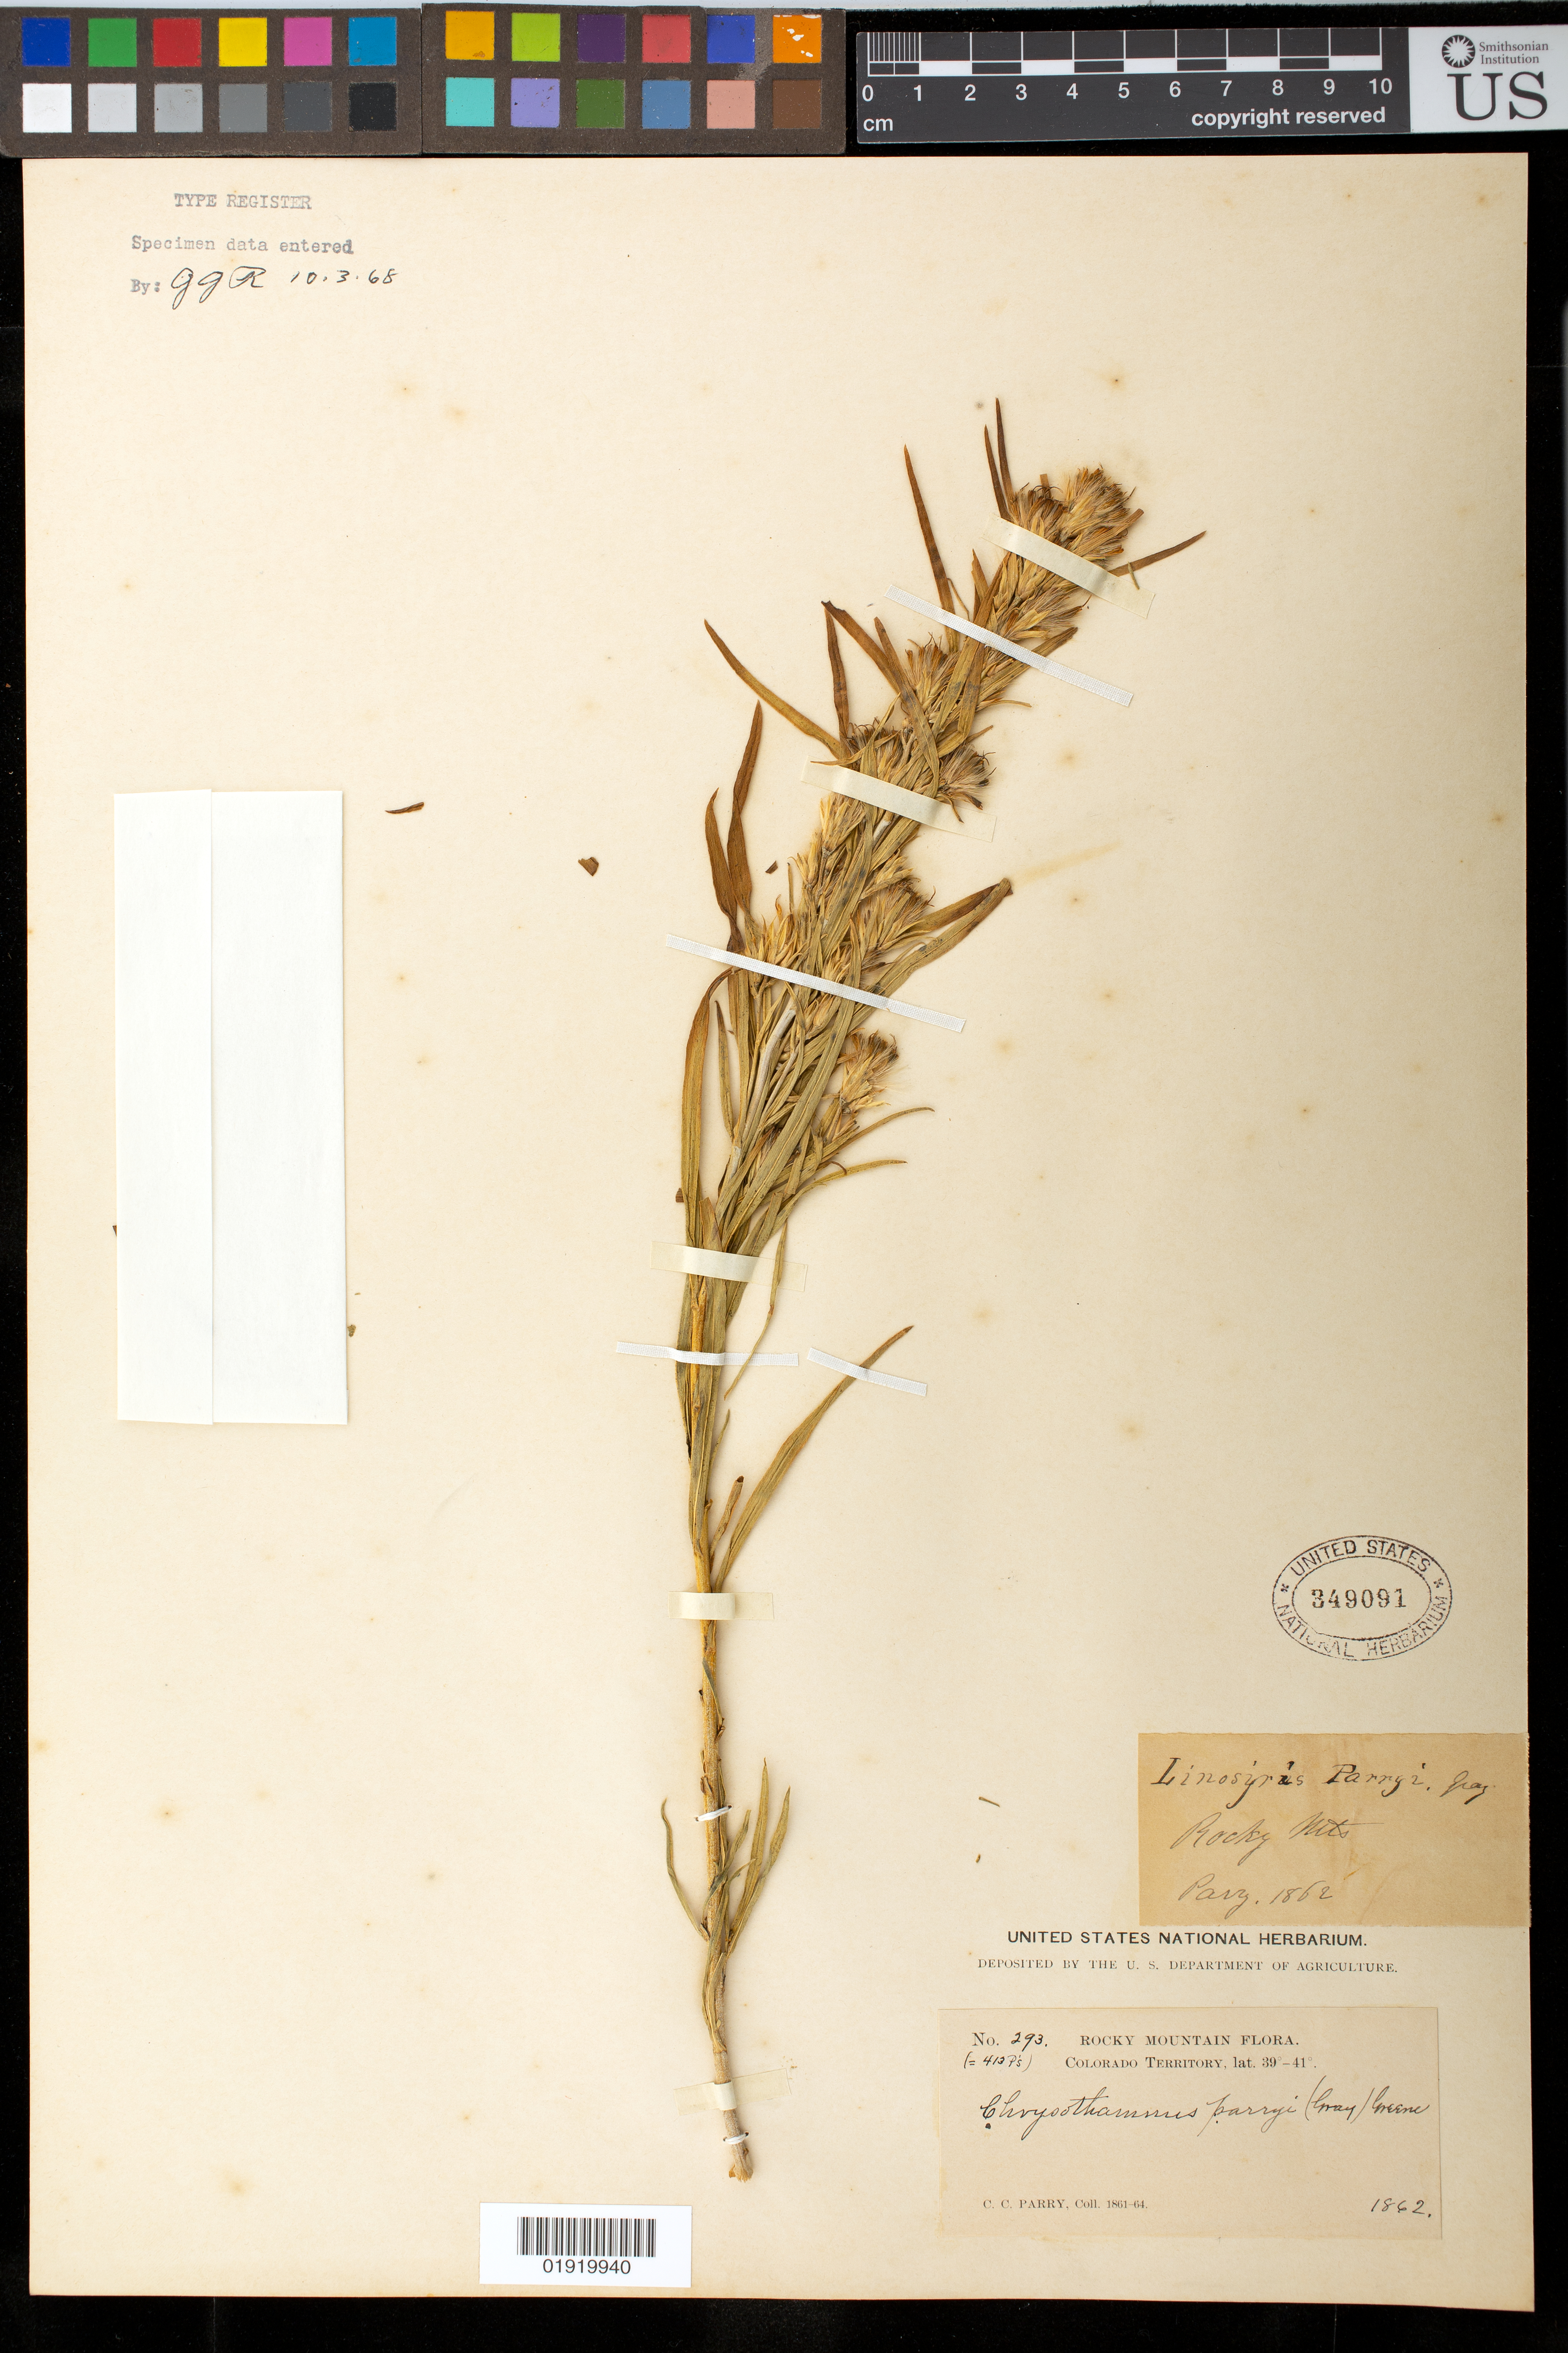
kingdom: Plantae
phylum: Tracheophyta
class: Magnoliopsida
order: Asterales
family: Asteraceae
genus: Linosyris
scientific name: Linosyris parryi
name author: A. Gray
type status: Type Collection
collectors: C. C. Parry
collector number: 293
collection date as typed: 1862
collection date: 1862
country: United States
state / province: Colorado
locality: Rocky Mountain Flora. Colorado Territory, lat. 39° - 41°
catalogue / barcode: US 349091